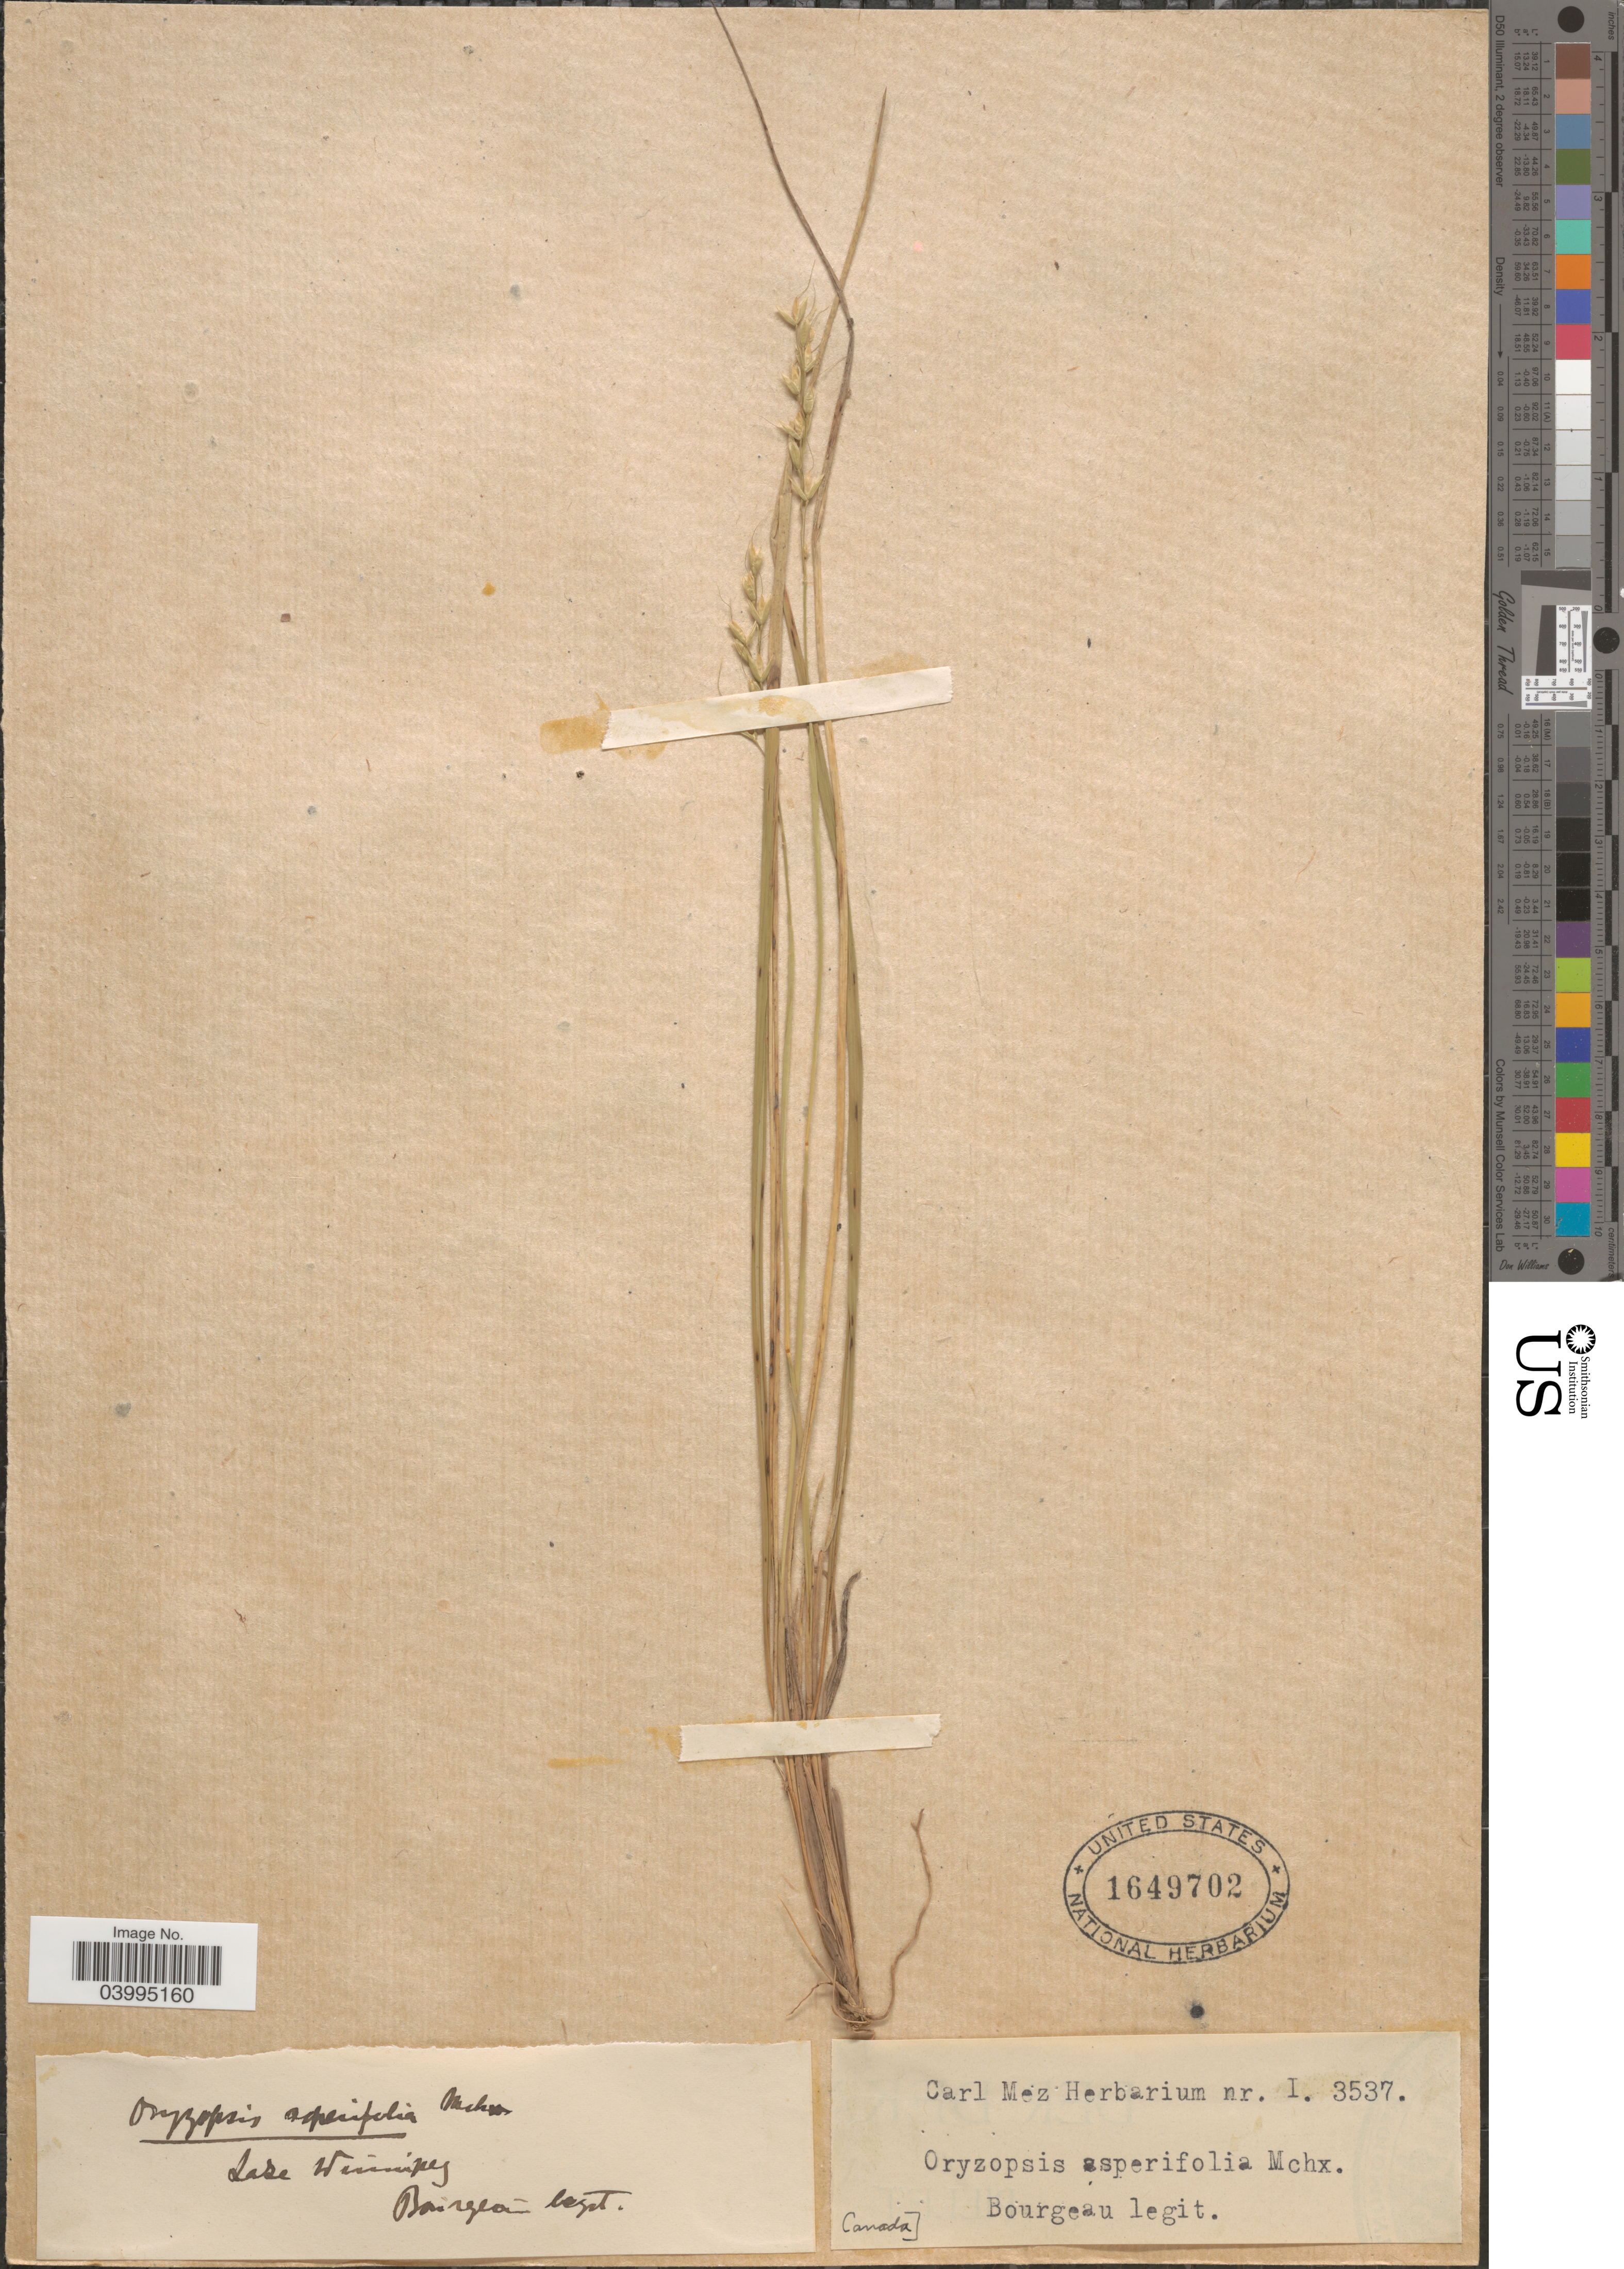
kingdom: Plantae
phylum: Tracheophyta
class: Liliopsida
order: Poales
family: Poaceae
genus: Oryzopsis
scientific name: Oryzopsis asperifolia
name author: Michx.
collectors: -. Bourgeau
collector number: I.3537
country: Canada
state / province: Manitoba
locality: Lake Winnipeg.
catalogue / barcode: US 1649702